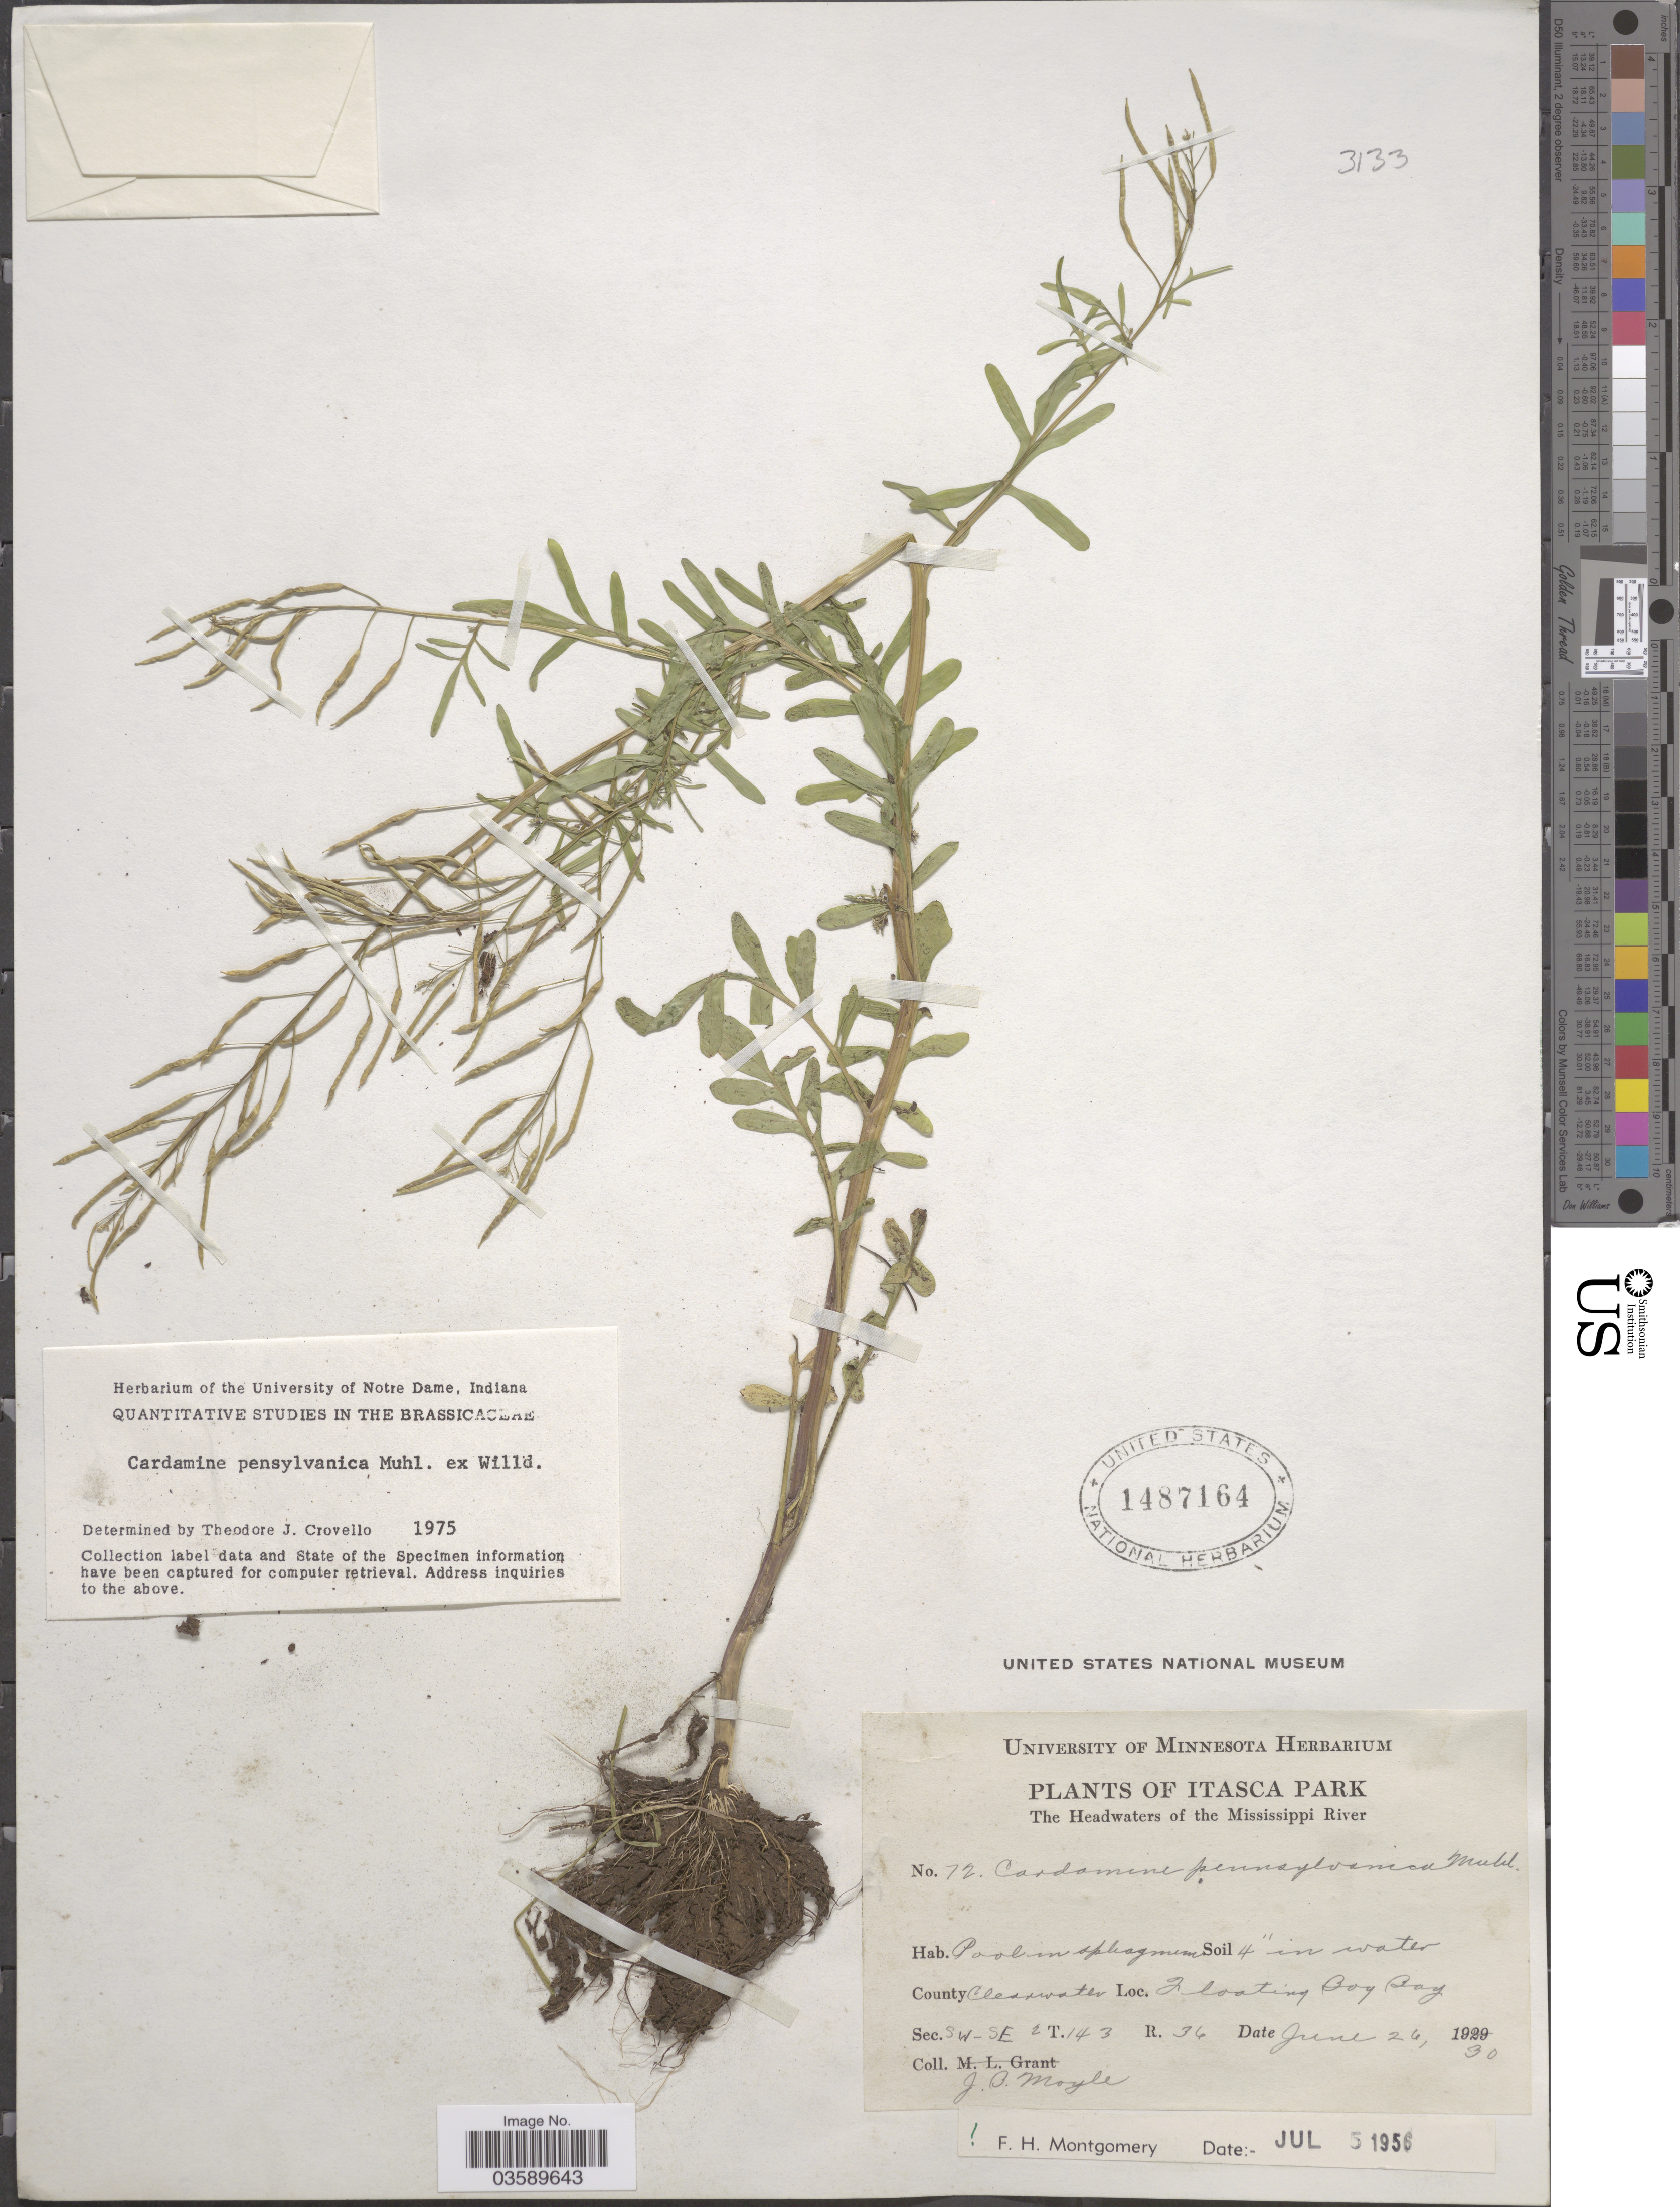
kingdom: Plantae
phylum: Tracheophyta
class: Magnoliopsida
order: Brassicales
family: Brassicaceae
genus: Cardamine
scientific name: Cardamine pensylvanica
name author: Muhl. ex Willd.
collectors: J. Moyle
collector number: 72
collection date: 1930-06-26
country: United States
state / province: Minnesota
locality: Itasca Park. The Headwaters of the Mississippi River. County Clearwater. Floating Bog Bay. Sec. SW-SE 2, T. 143, R. 36.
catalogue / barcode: US 1487164